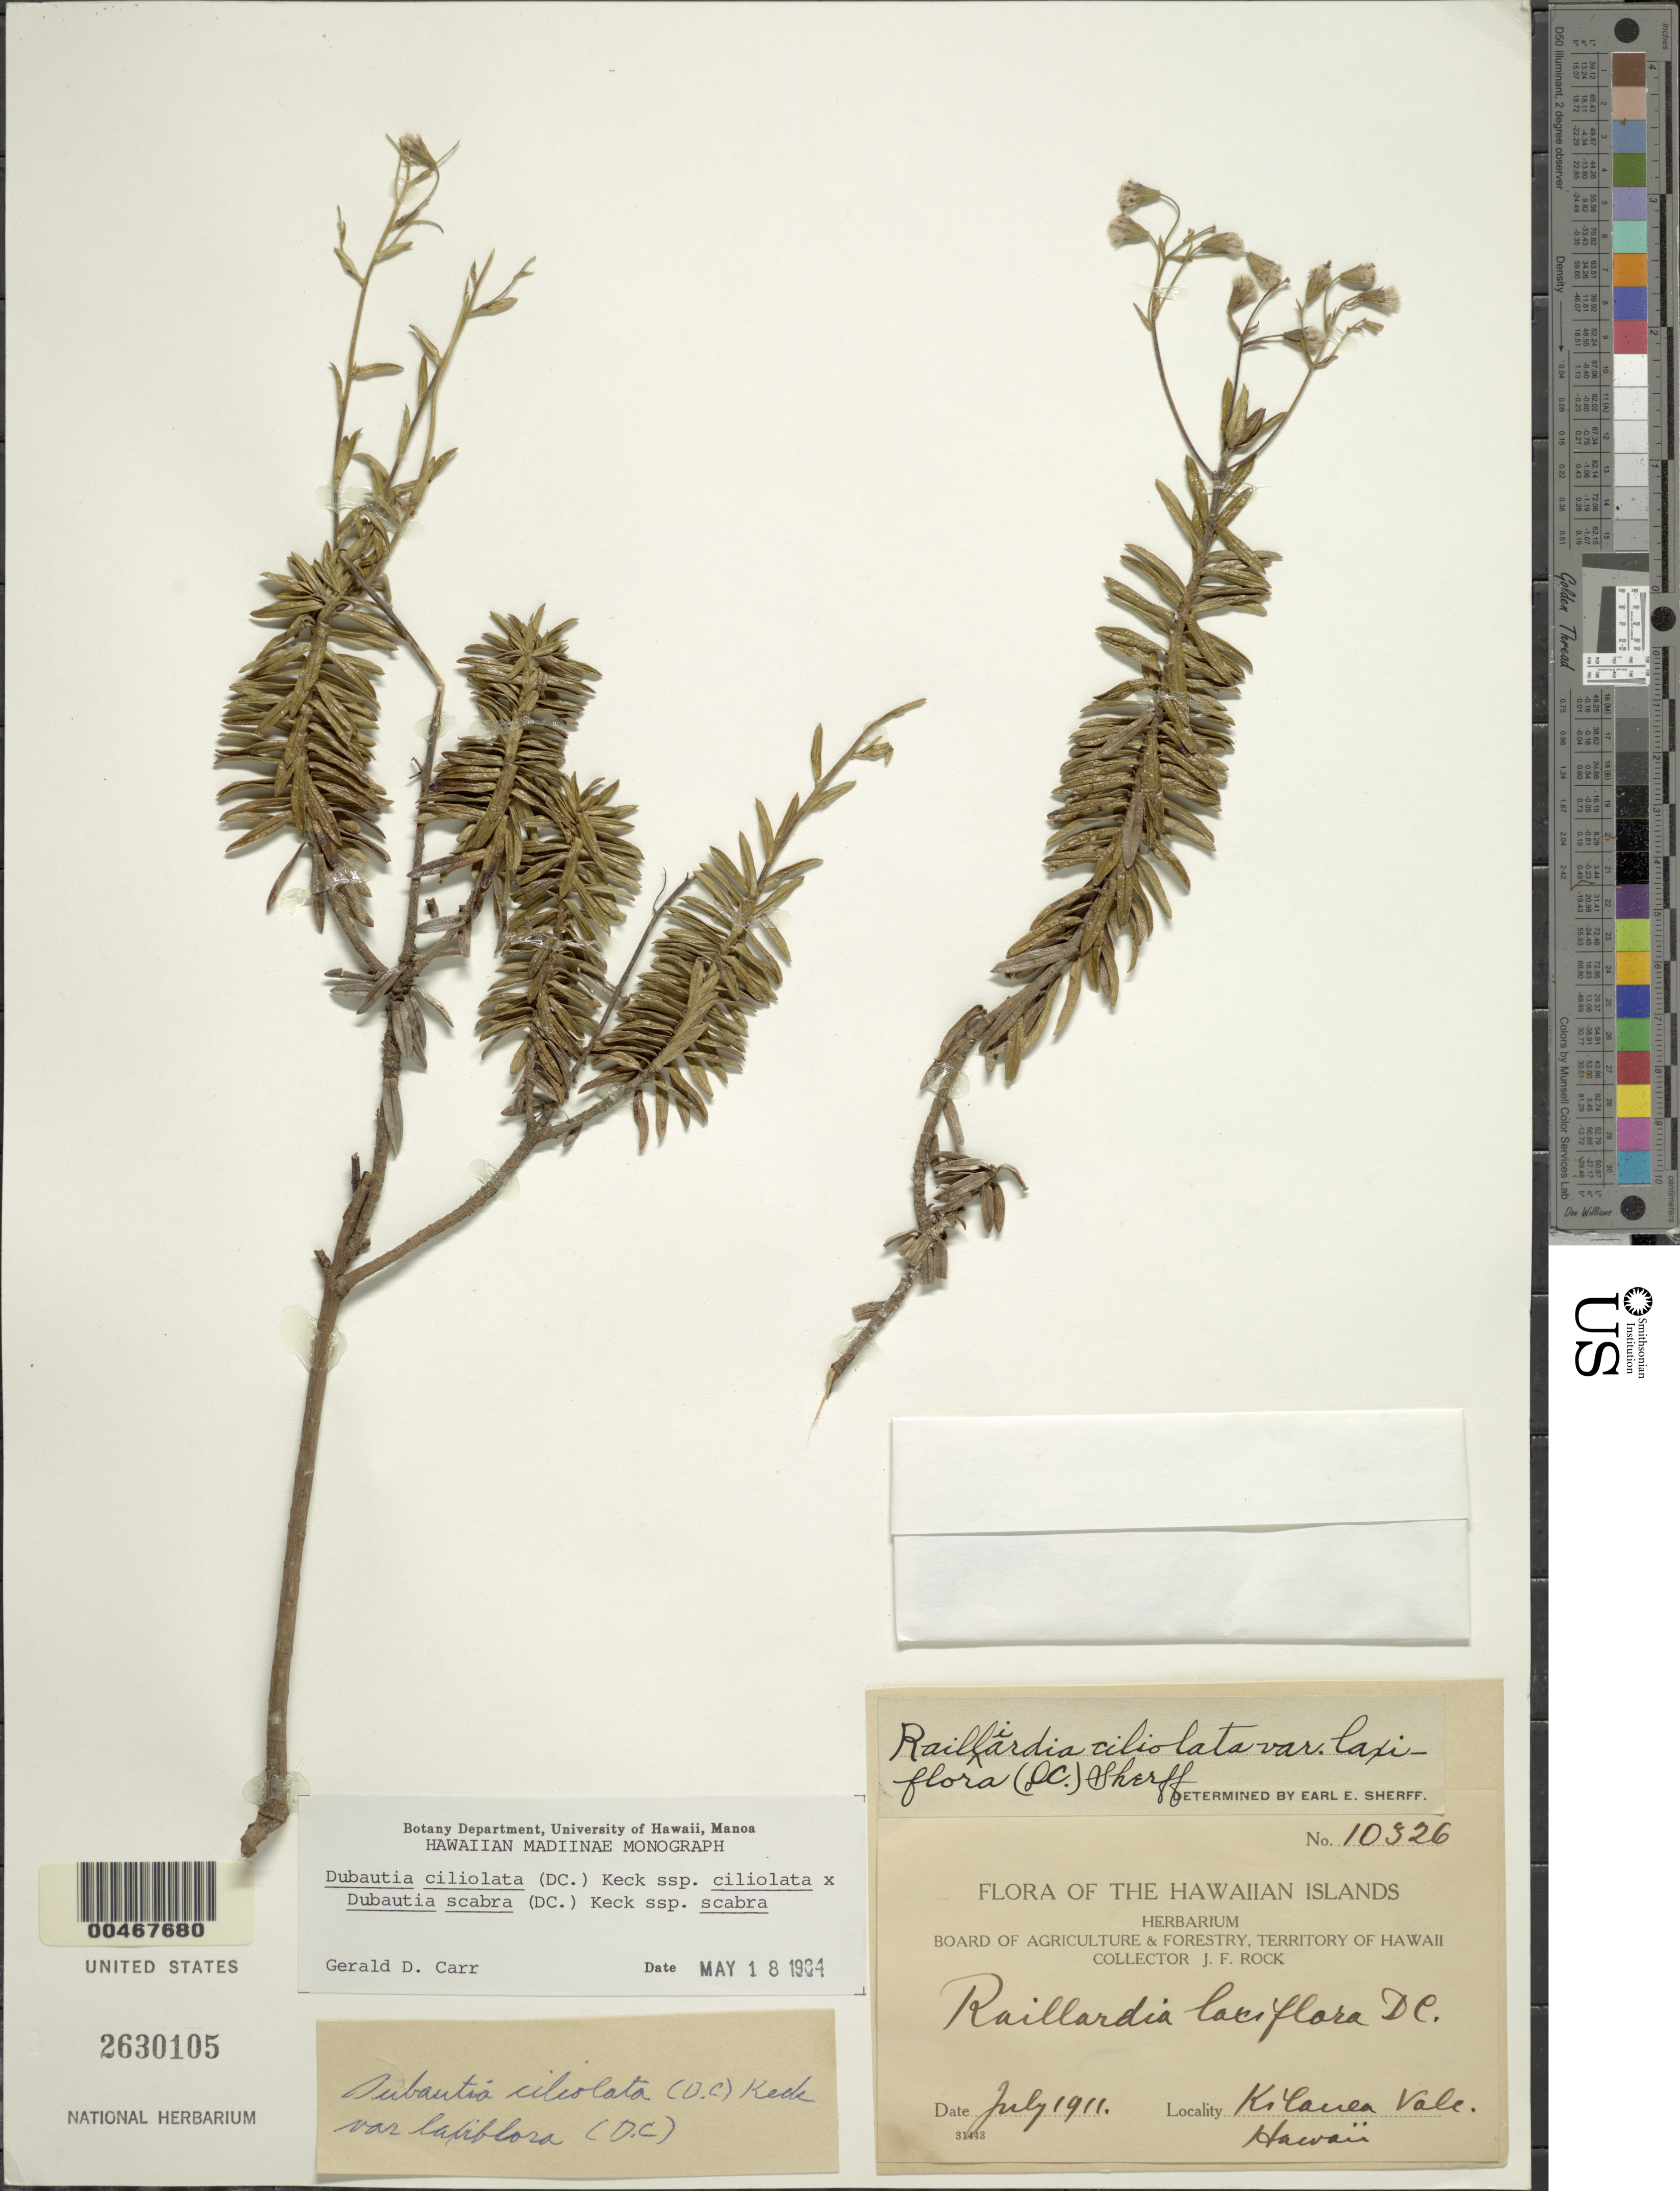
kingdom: Plantae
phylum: Tracheophyta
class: Magnoliopsida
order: Asterales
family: Asteraceae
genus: Dubautia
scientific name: Dubautia ciliolata subsp. ciliolata x D. scabra (DC.) D.D. Keck subsp. scabra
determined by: Carr, G. D.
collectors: J. F. Rock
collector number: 10326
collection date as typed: Jul 1911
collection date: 1911-07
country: United States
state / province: Hawaii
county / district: Hawaii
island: Hawaii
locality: Kilauea Volcano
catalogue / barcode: US 2630105